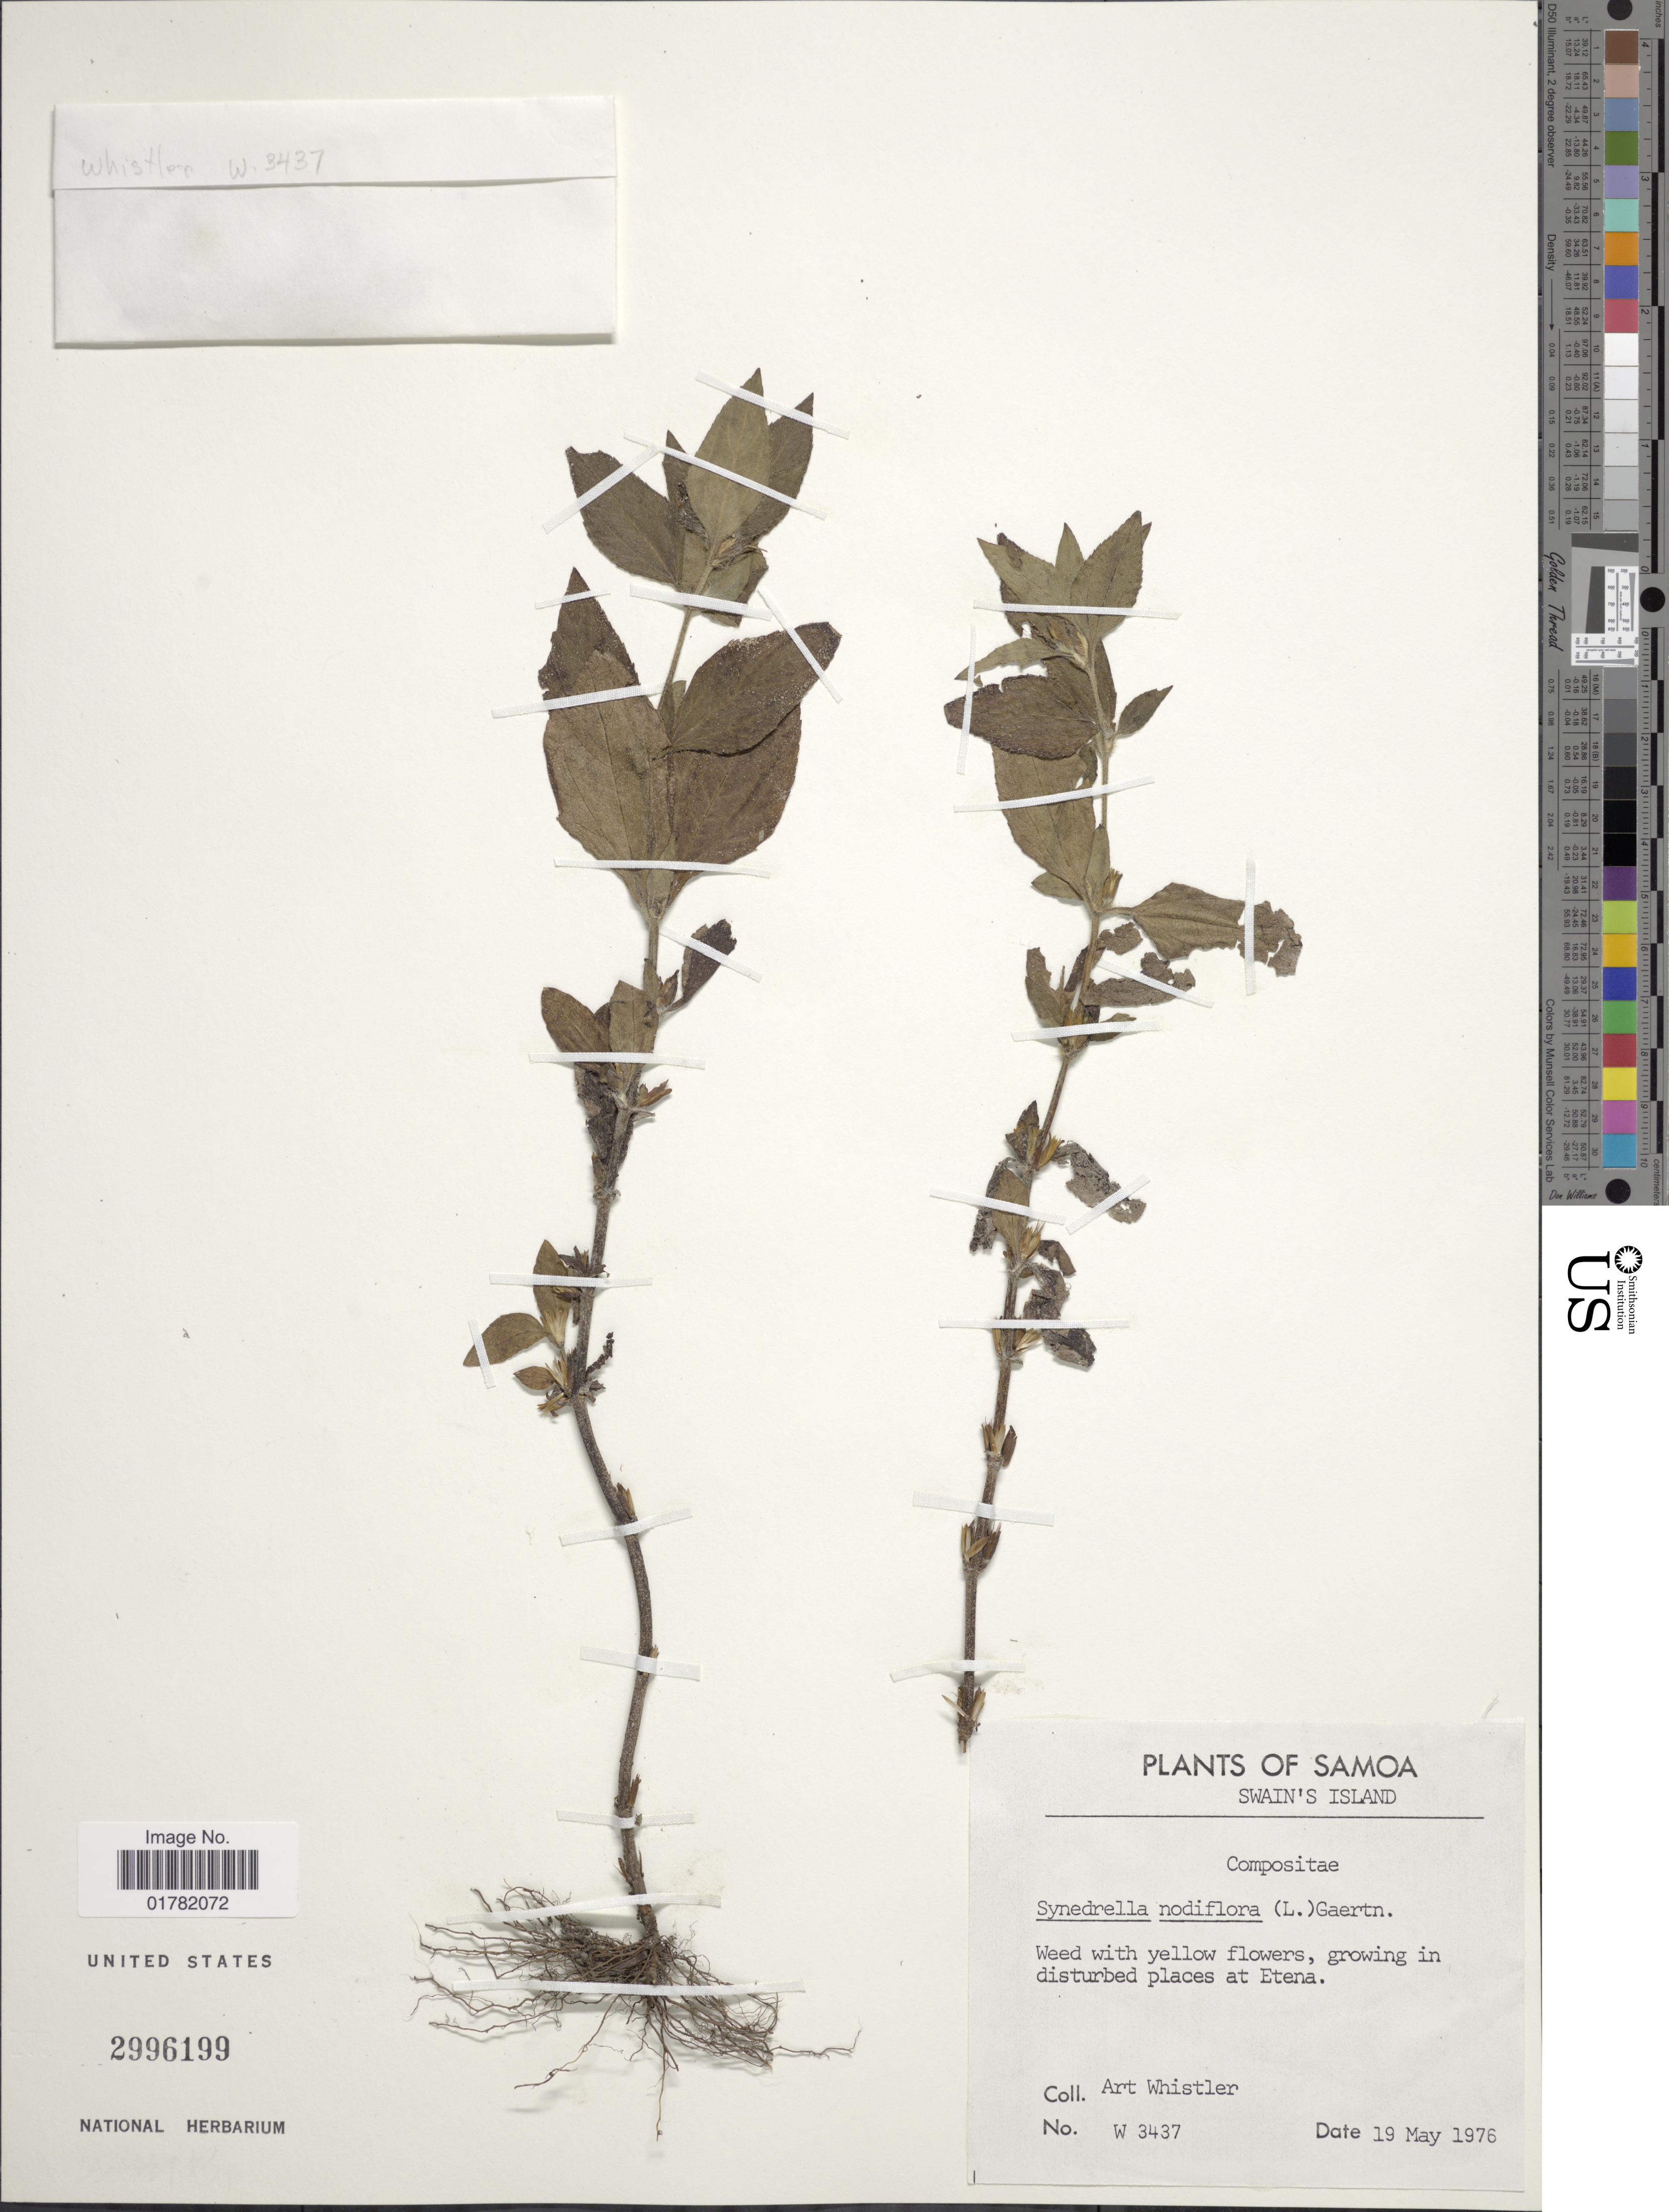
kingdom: Plantae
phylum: Tracheophyta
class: Magnoliopsida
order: Asterales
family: Asteraceae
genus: Synedrella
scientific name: Synedrella nodiflora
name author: (L.) Gaertn.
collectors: A. Whistler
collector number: W 3437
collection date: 1976-05-19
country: American Samoa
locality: Samoa, Swain's Island, growing in disturbed places at Etena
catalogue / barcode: US 2996199